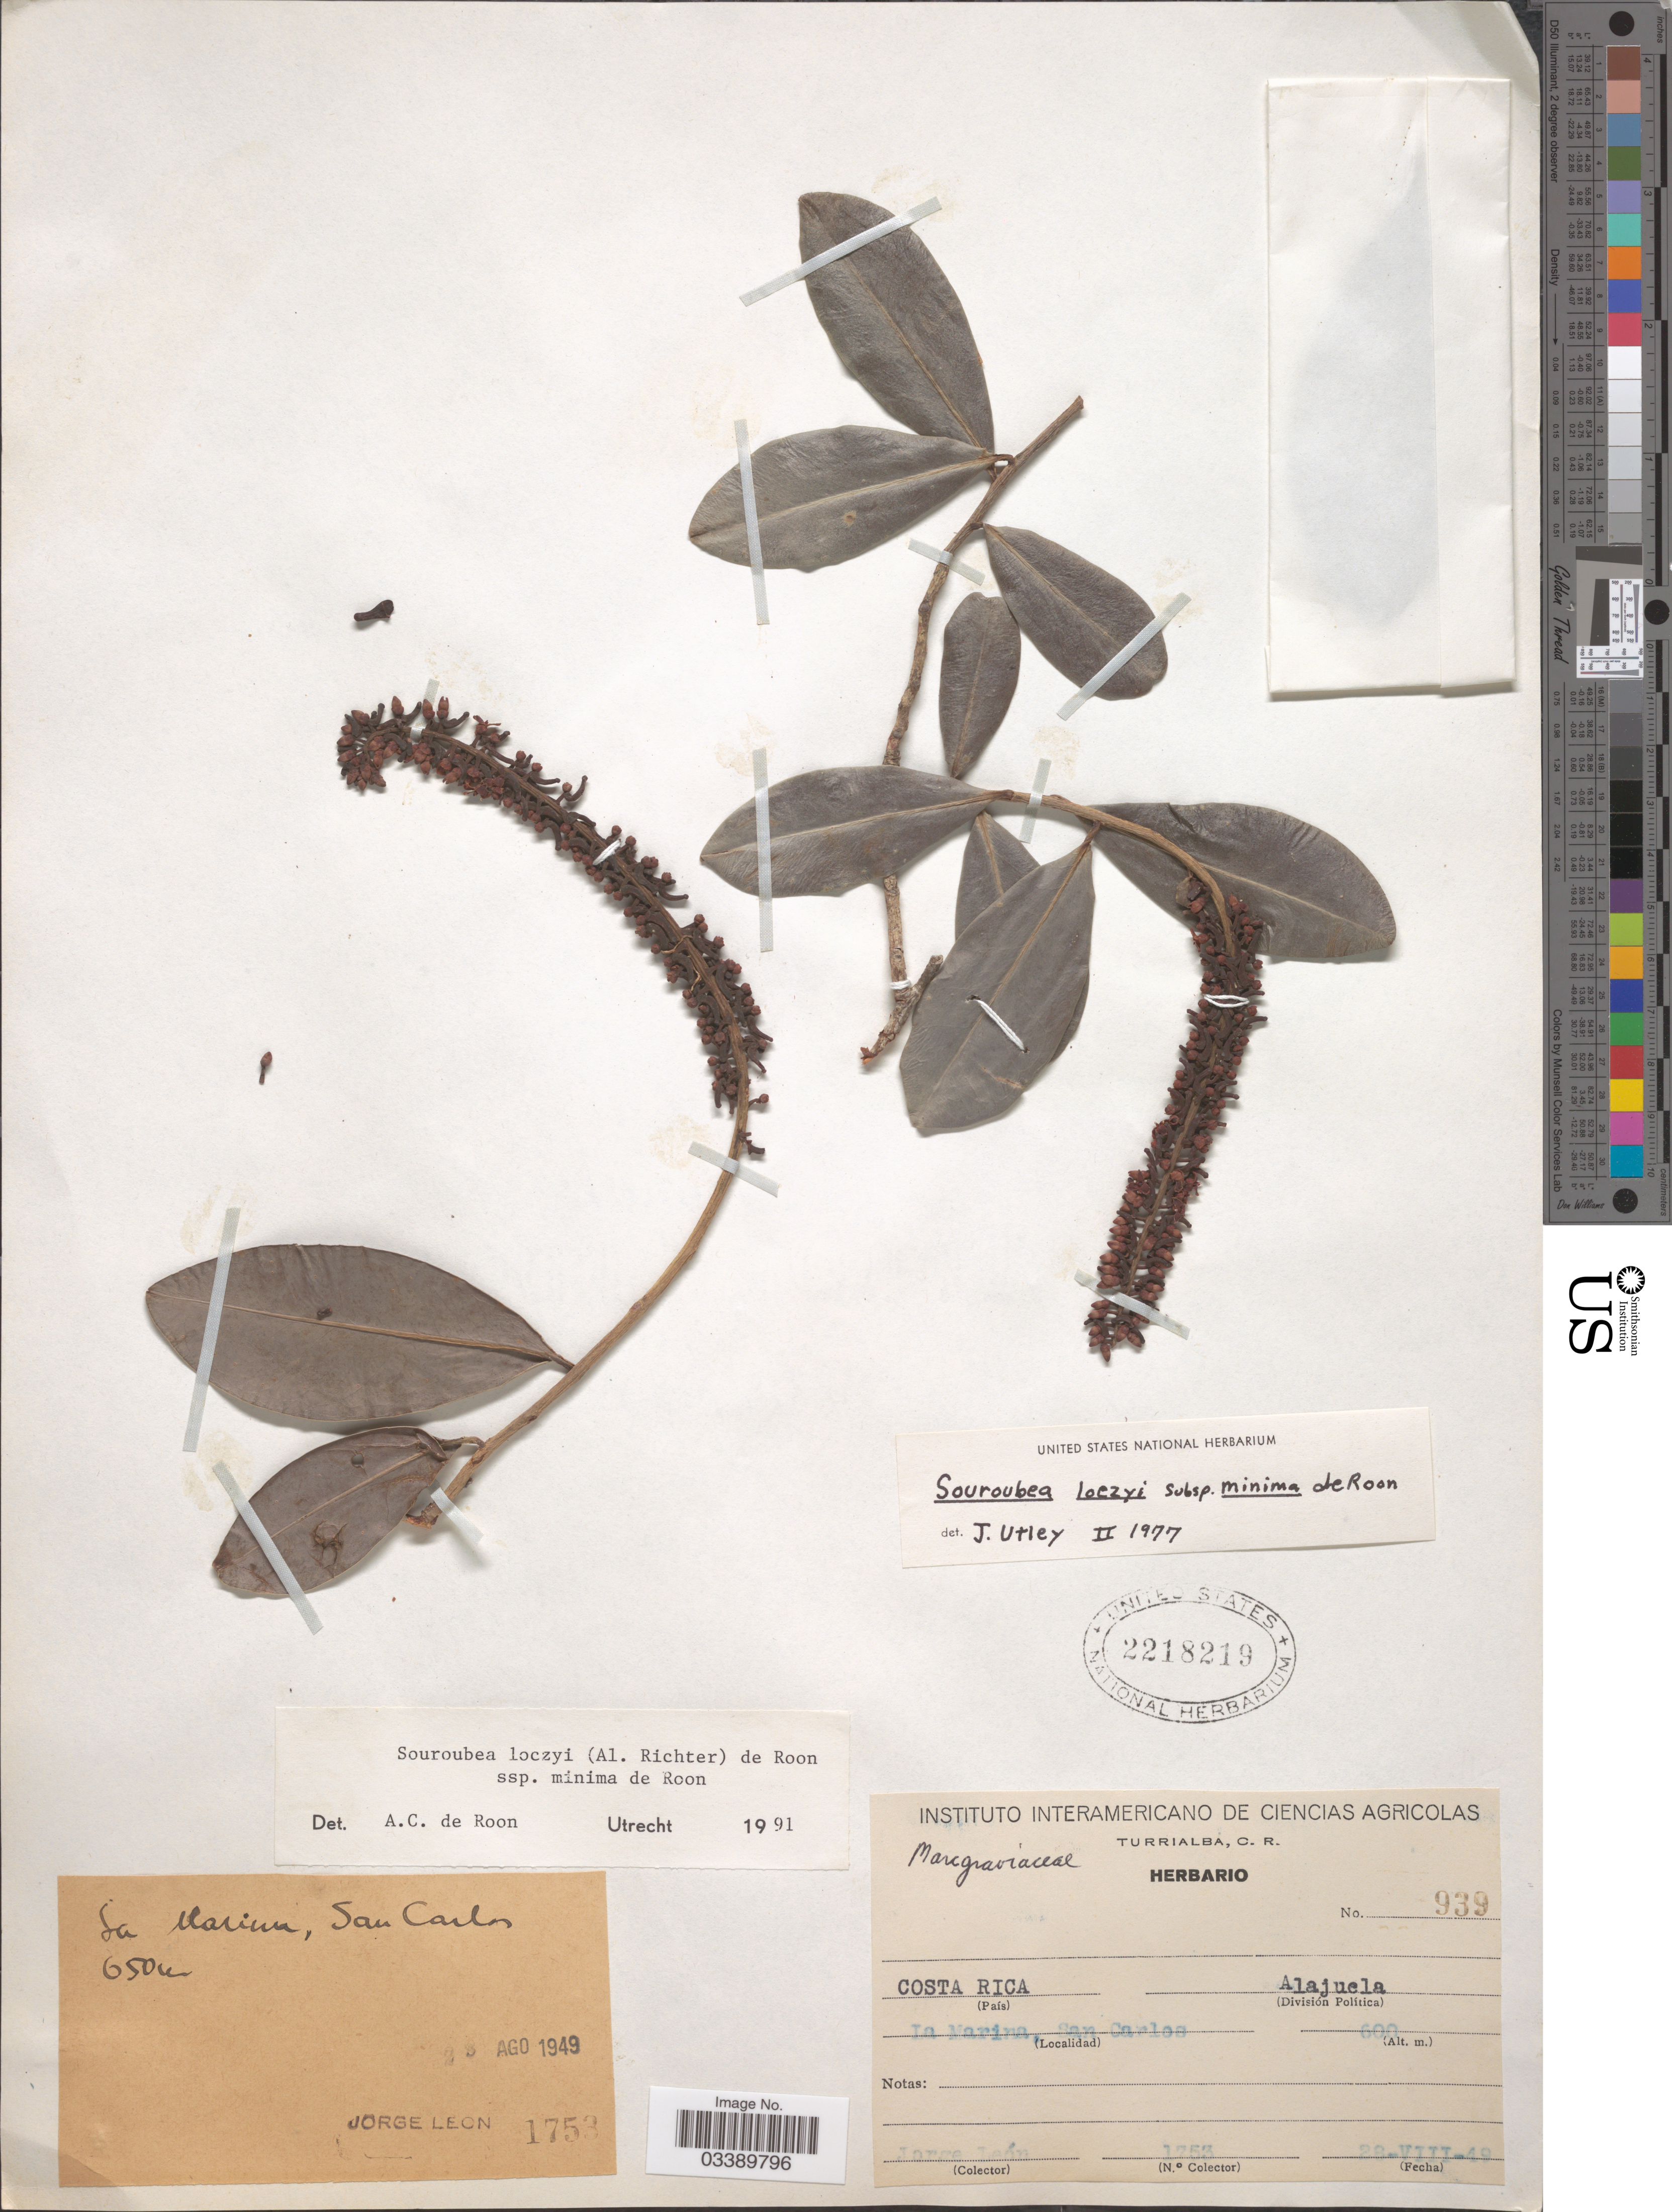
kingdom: Plantae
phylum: Tracheophyta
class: Magnoliopsida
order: Ericales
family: Marcgraviaceae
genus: Souroubea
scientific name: Souroubea loczyi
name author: (V.A. Richt.) de Roon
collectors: J. León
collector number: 1753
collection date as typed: Transcribed d/m/y: 26/8/49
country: Costa Rica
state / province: Alajuela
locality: Alajuela. La Marina, San Carlos.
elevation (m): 600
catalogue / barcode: US 2218219